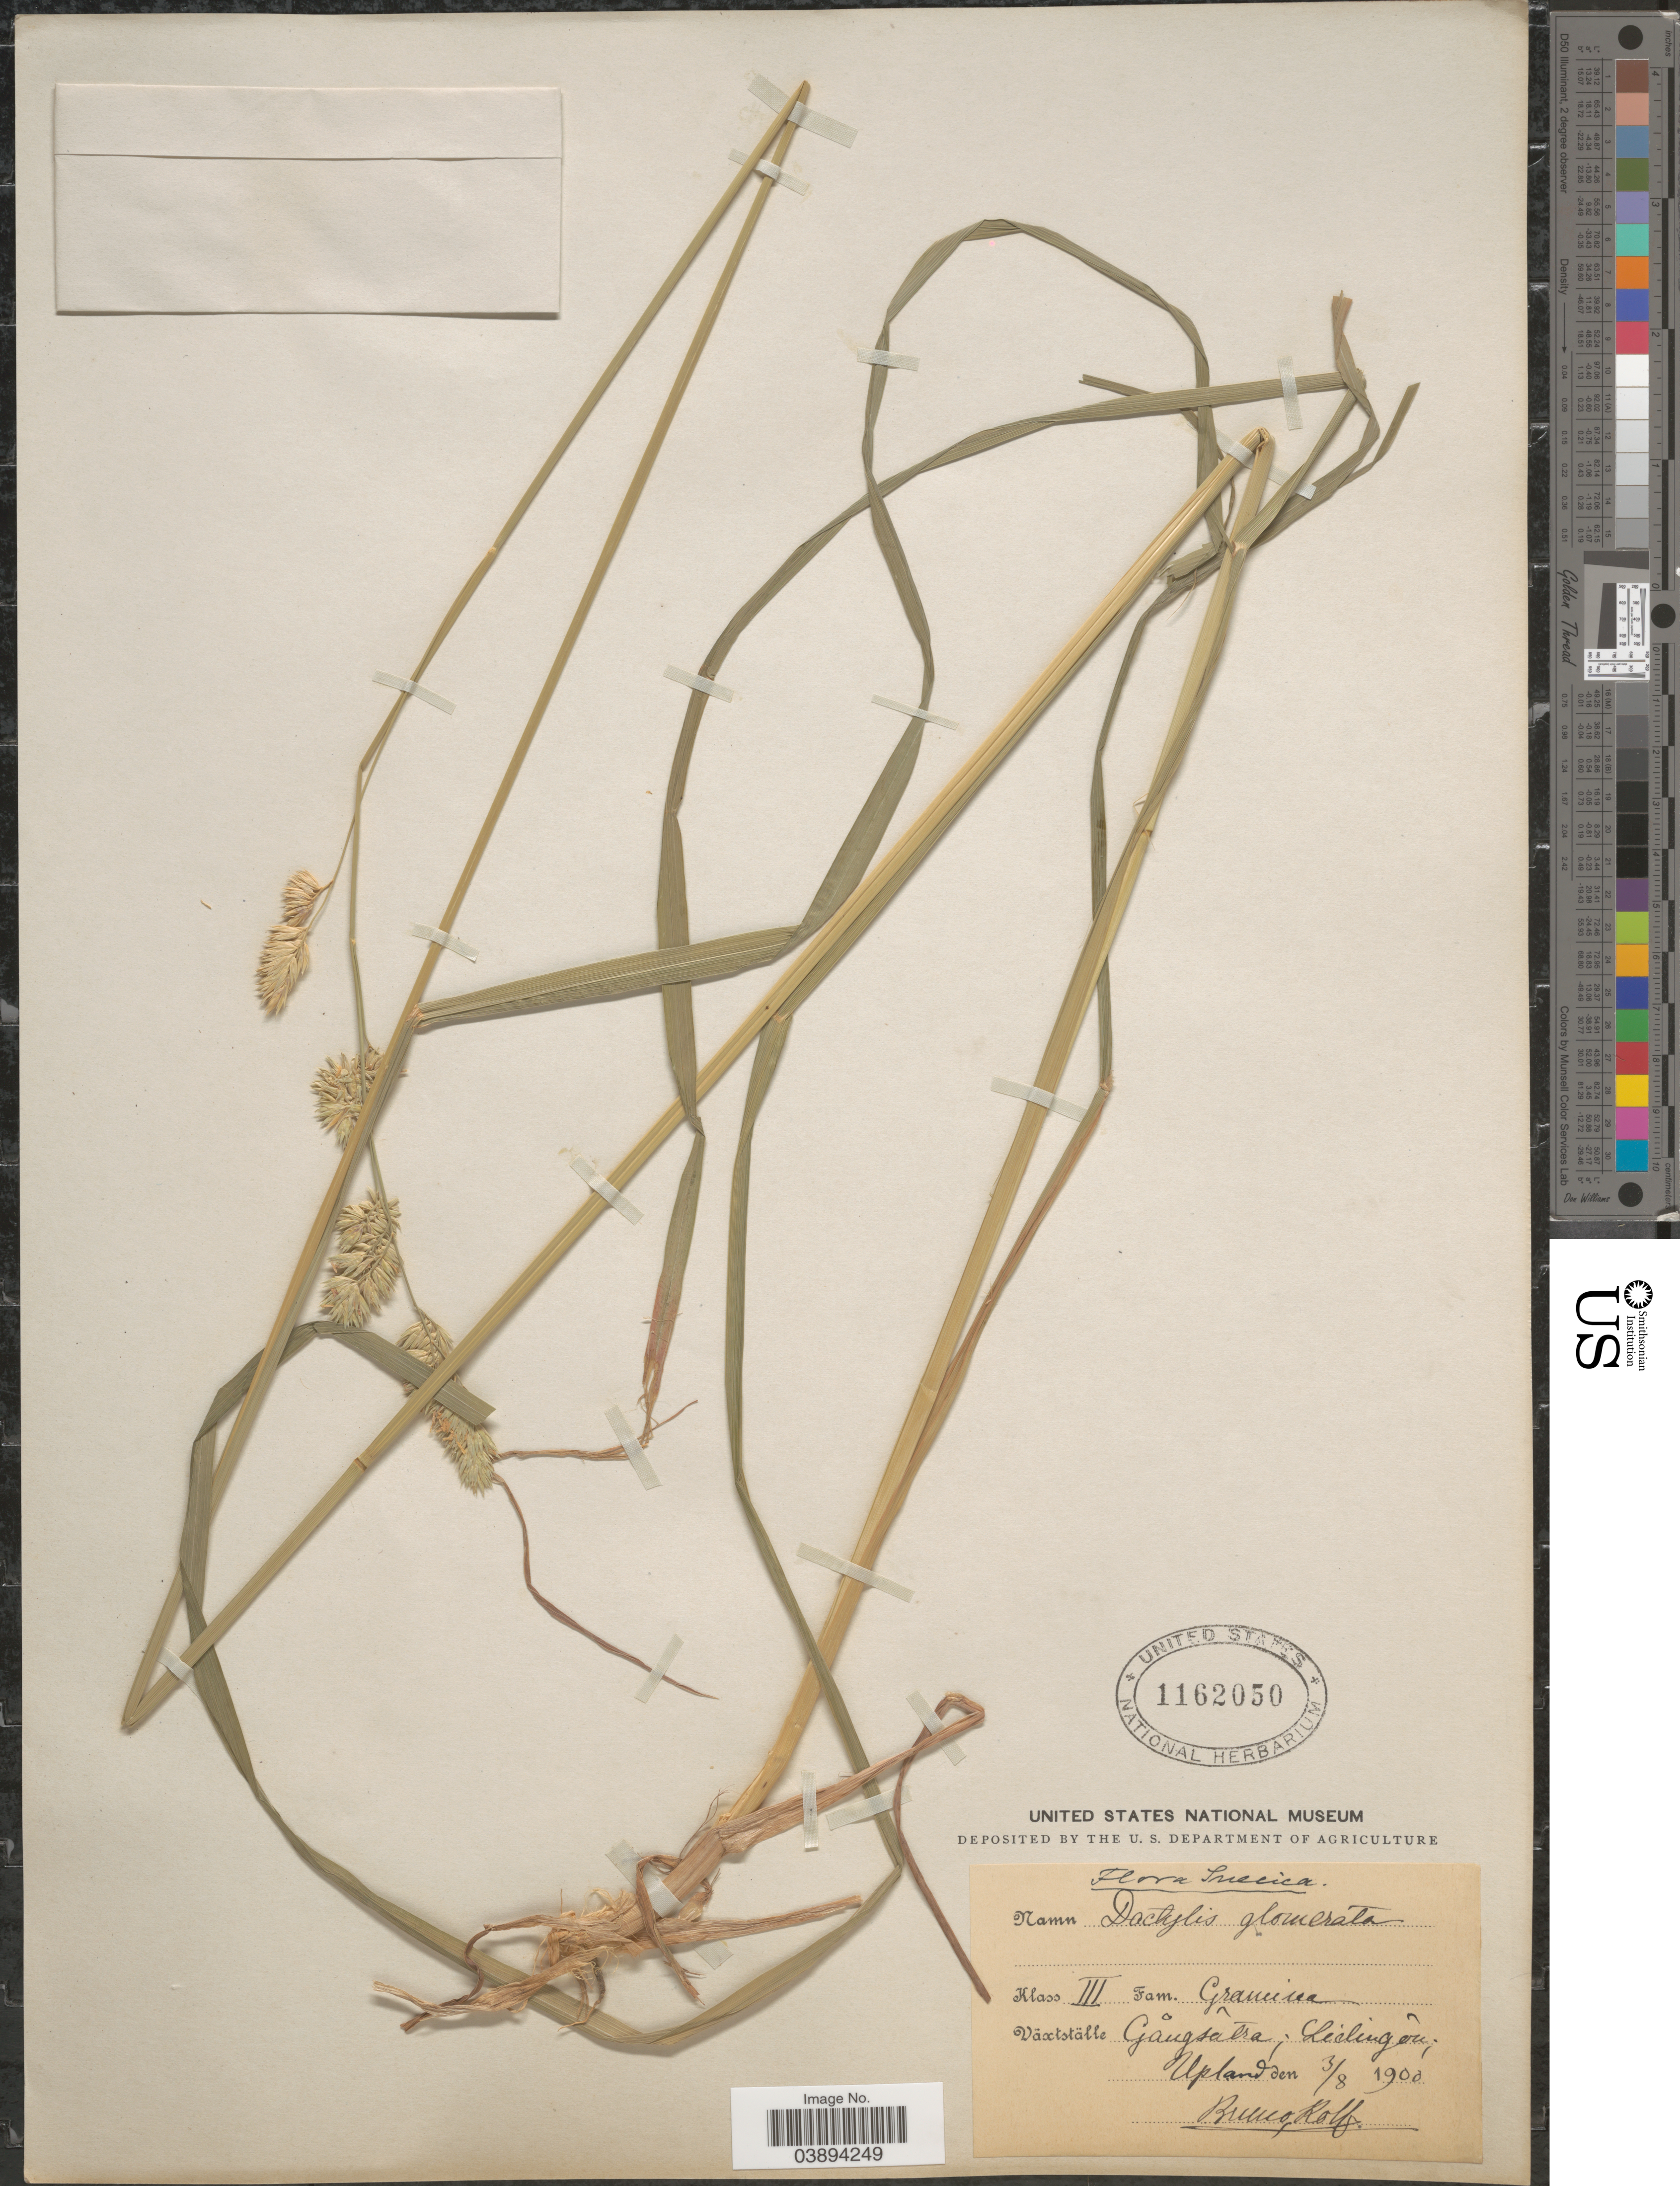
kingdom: Plantae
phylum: Tracheophyta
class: Liliopsida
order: Poales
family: Poaceae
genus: Dactylis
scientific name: Dactylis glomerata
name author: L.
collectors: B. Rolf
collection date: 1900-08-03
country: Sweden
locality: Suecica. Växstalle Gångsãtra; Leclingon; Upland. [interpreted]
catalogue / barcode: US 1162050